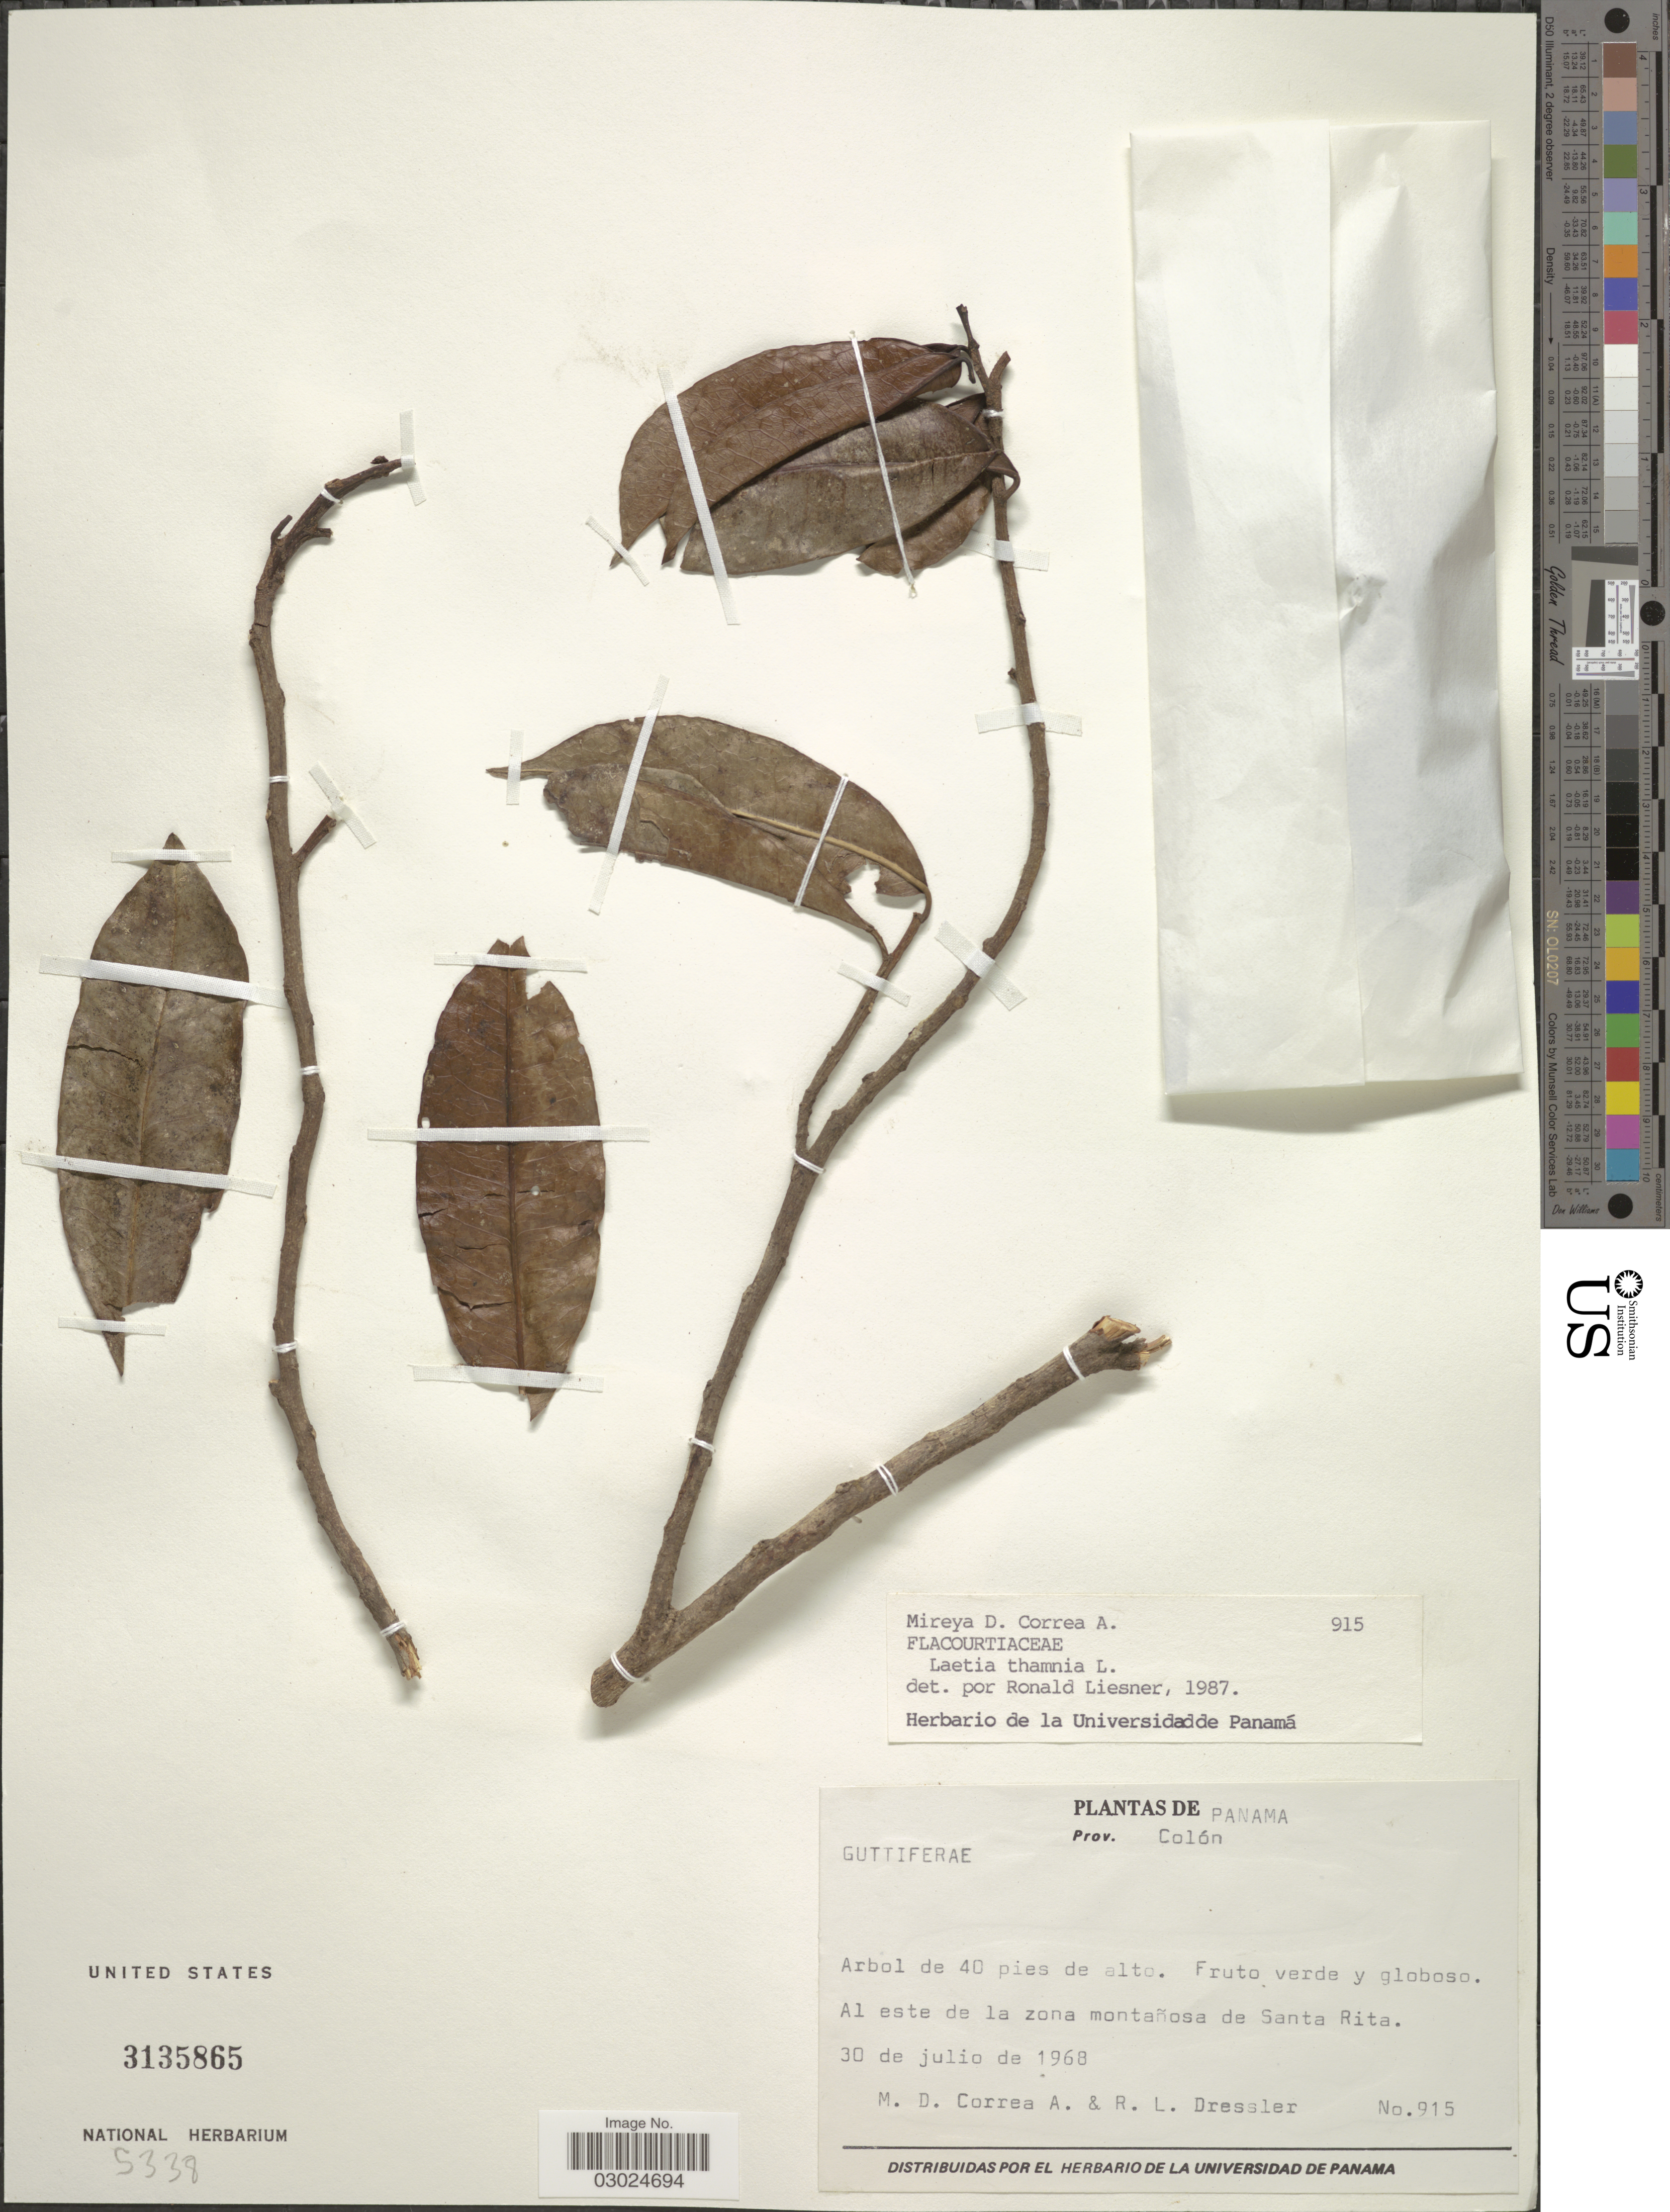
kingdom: Plantae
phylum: Tracheophyta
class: Magnoliopsida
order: Malpighiales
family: Salicaceae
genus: Laetia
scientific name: Laetia thamnia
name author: L.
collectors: M. D. Corrêa-A. & R. Dressler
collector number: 915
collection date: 1968-07-30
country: Panama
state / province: Colón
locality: Al este de la zona montañosa de Santa Rita.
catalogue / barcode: US 3135865